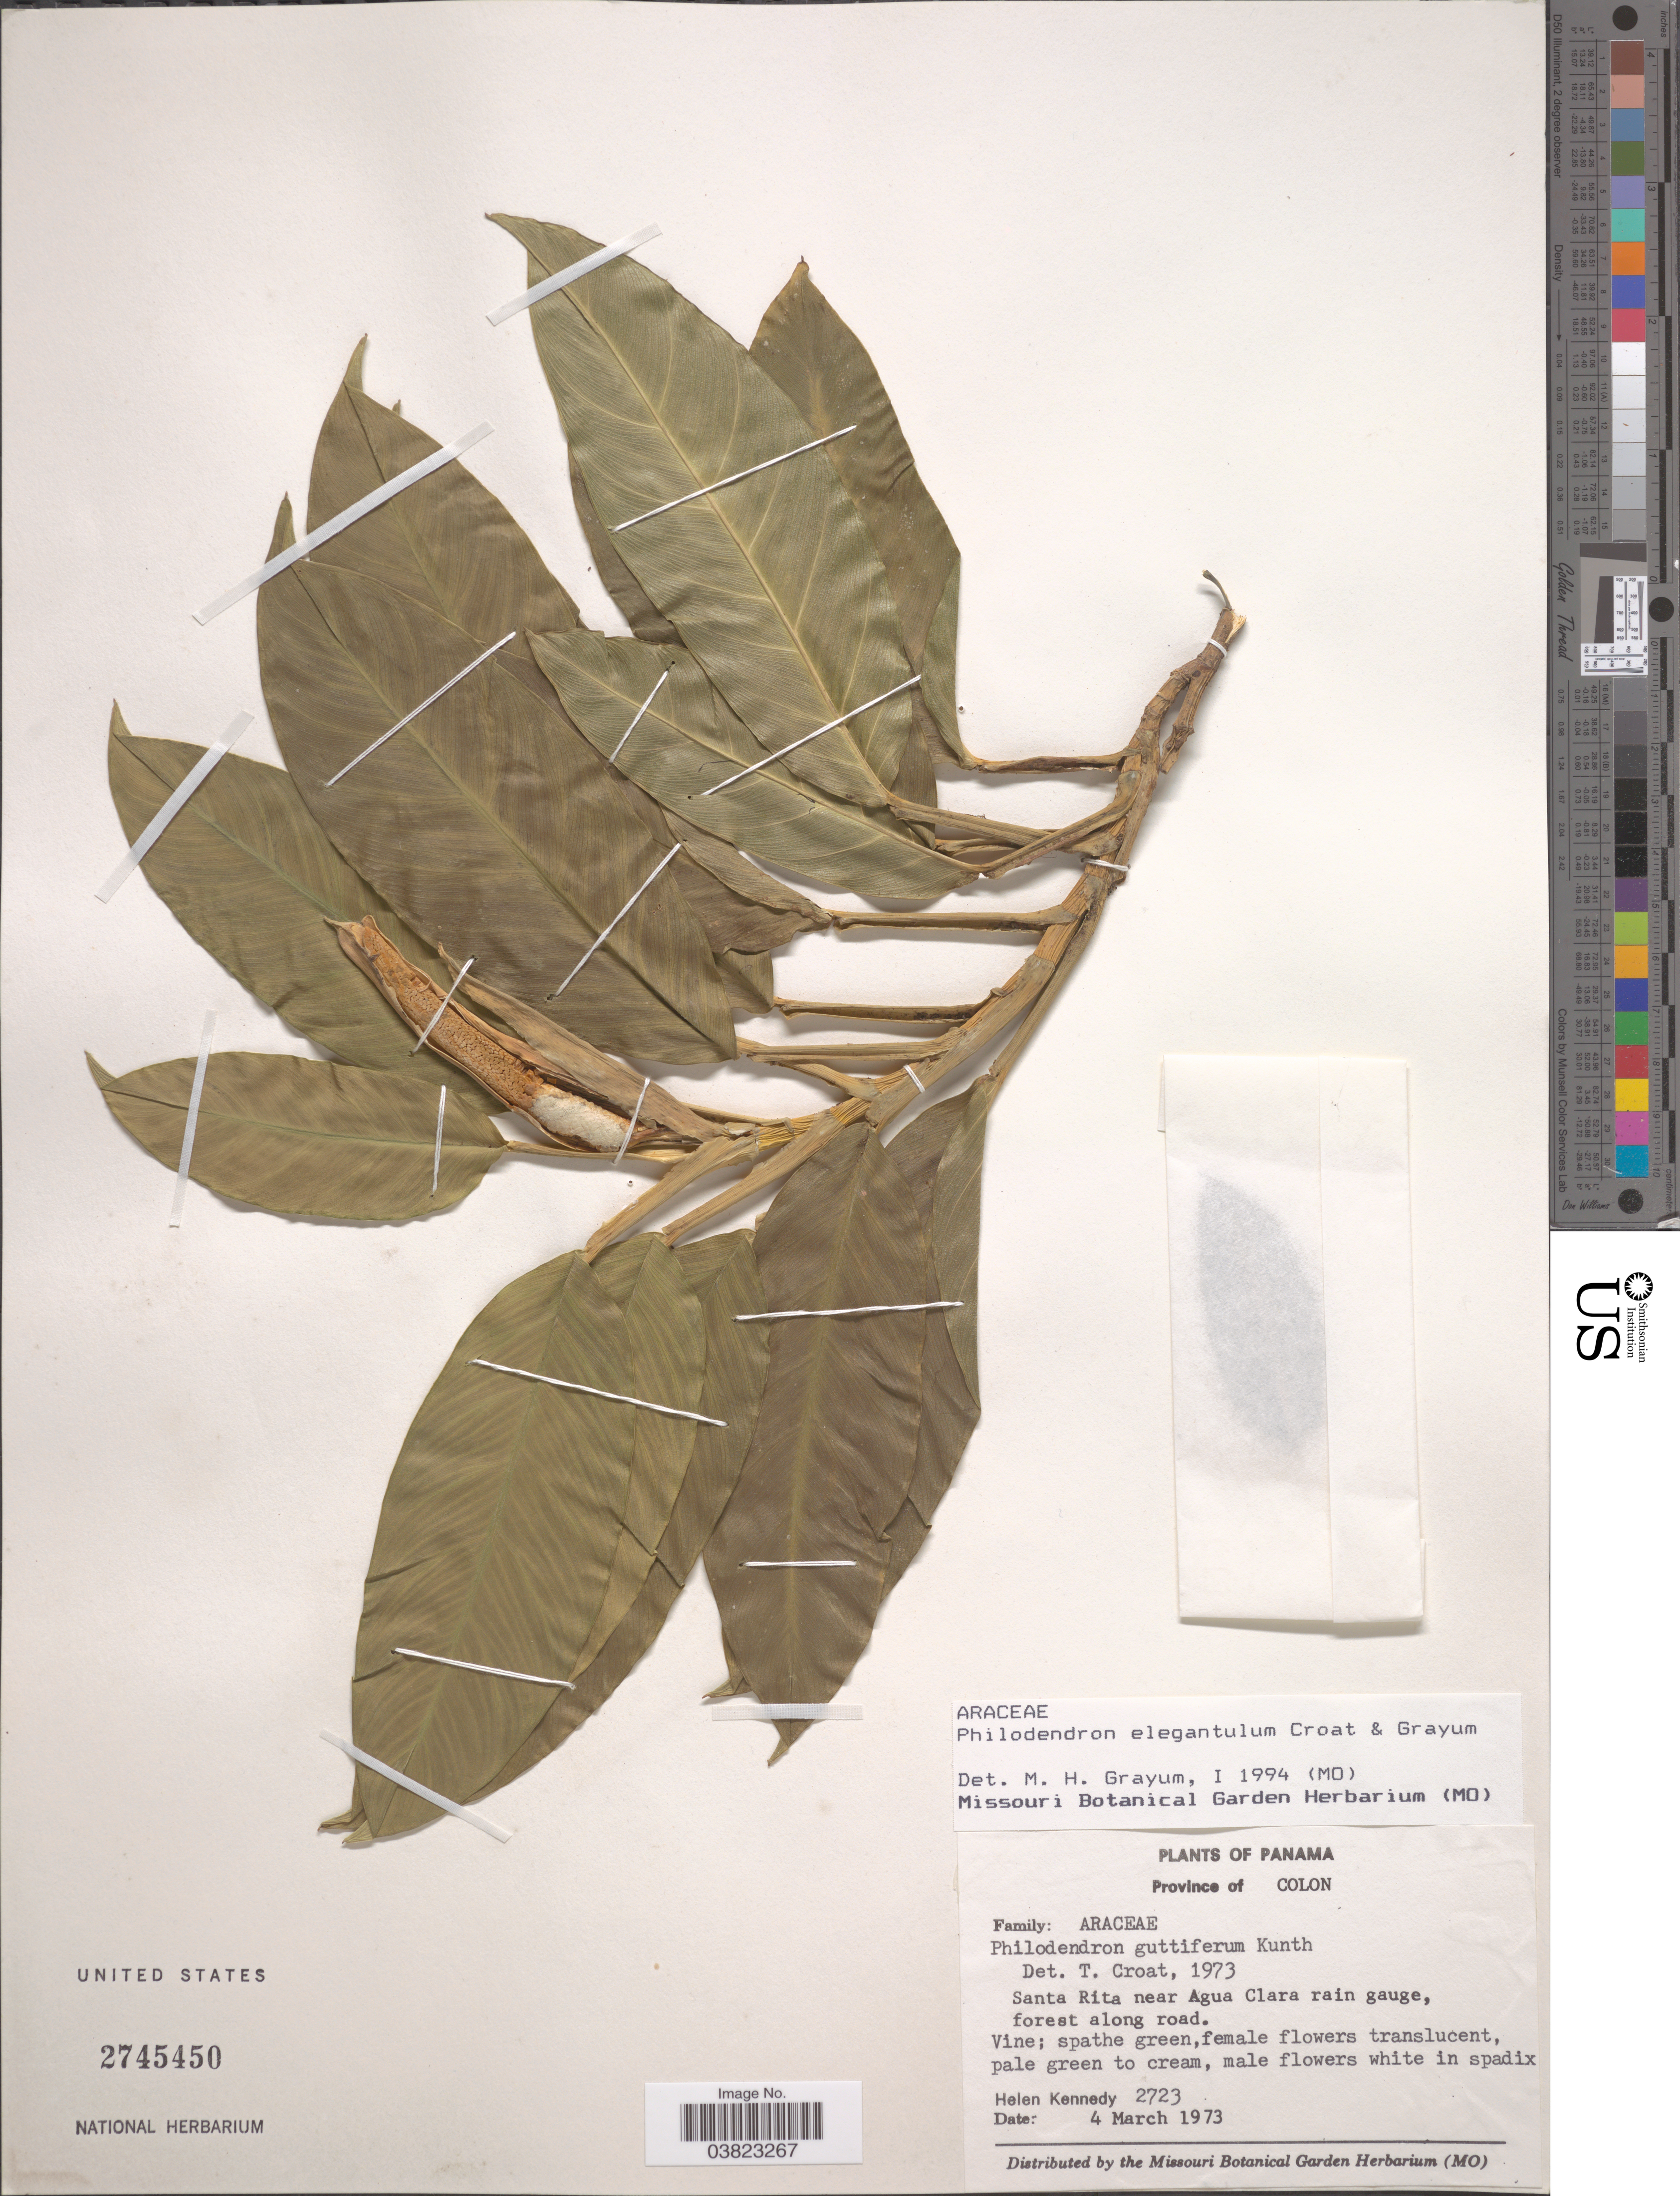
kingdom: Plantae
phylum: Tracheophyta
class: Liliopsida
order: Alismatales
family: Araceae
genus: Philodendron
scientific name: Philodendron elegantulum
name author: Croat & Grayum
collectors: H. Kennedy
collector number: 2723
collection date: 1973-03-04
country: Panama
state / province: Colón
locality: Santa Rita near Agua Clara rain gauge, forest along road.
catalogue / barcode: US 2745450